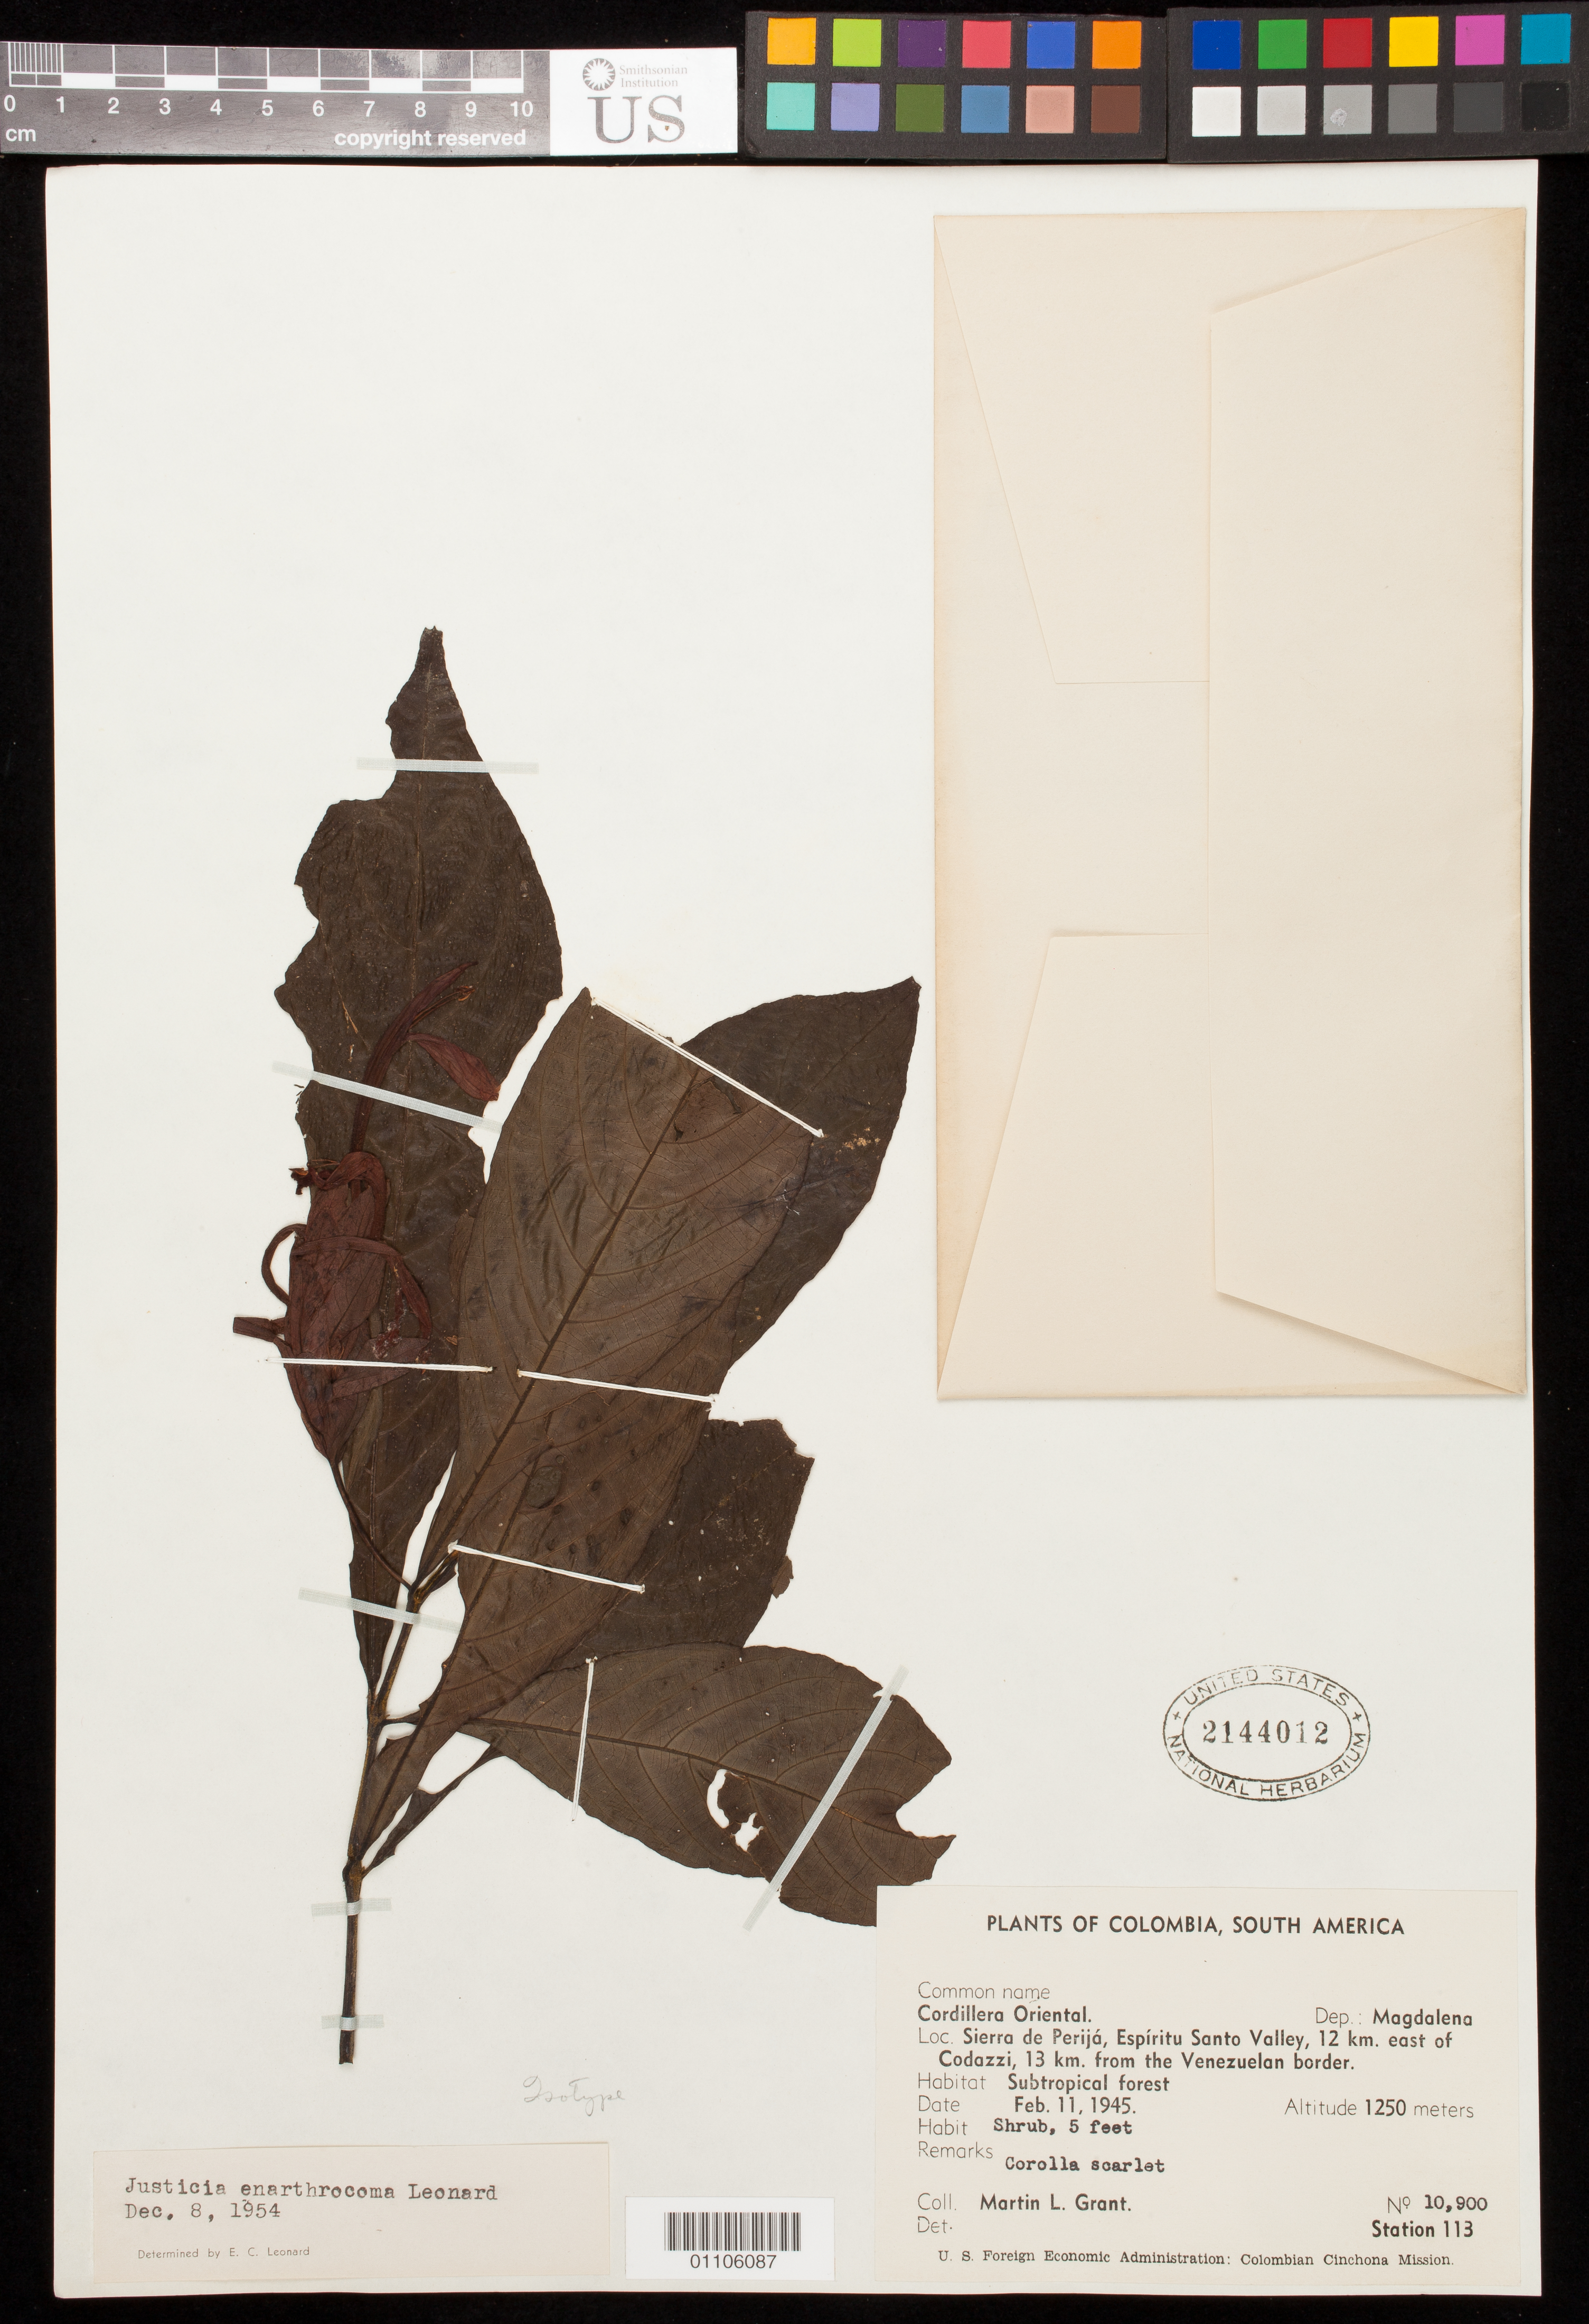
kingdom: Plantae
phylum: Tracheophyta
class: Magnoliopsida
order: Lamiales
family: Acanthaceae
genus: Justicia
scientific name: Justicia enarthrocoma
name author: Leonard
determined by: Leonard, Emery C., (US)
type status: Isotype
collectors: M. L. Grant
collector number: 10900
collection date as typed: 11 Feb 1945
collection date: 1945-02-11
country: Colombia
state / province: Magdalena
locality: Cordillera Oriental, Dep. Magdalena. Sierra de Perijá, Espíritu Santo Valley, 12 km east of Codazzi, 13 km from the Venezuelan border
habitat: Subtropical forest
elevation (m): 1250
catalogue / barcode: US 2144012